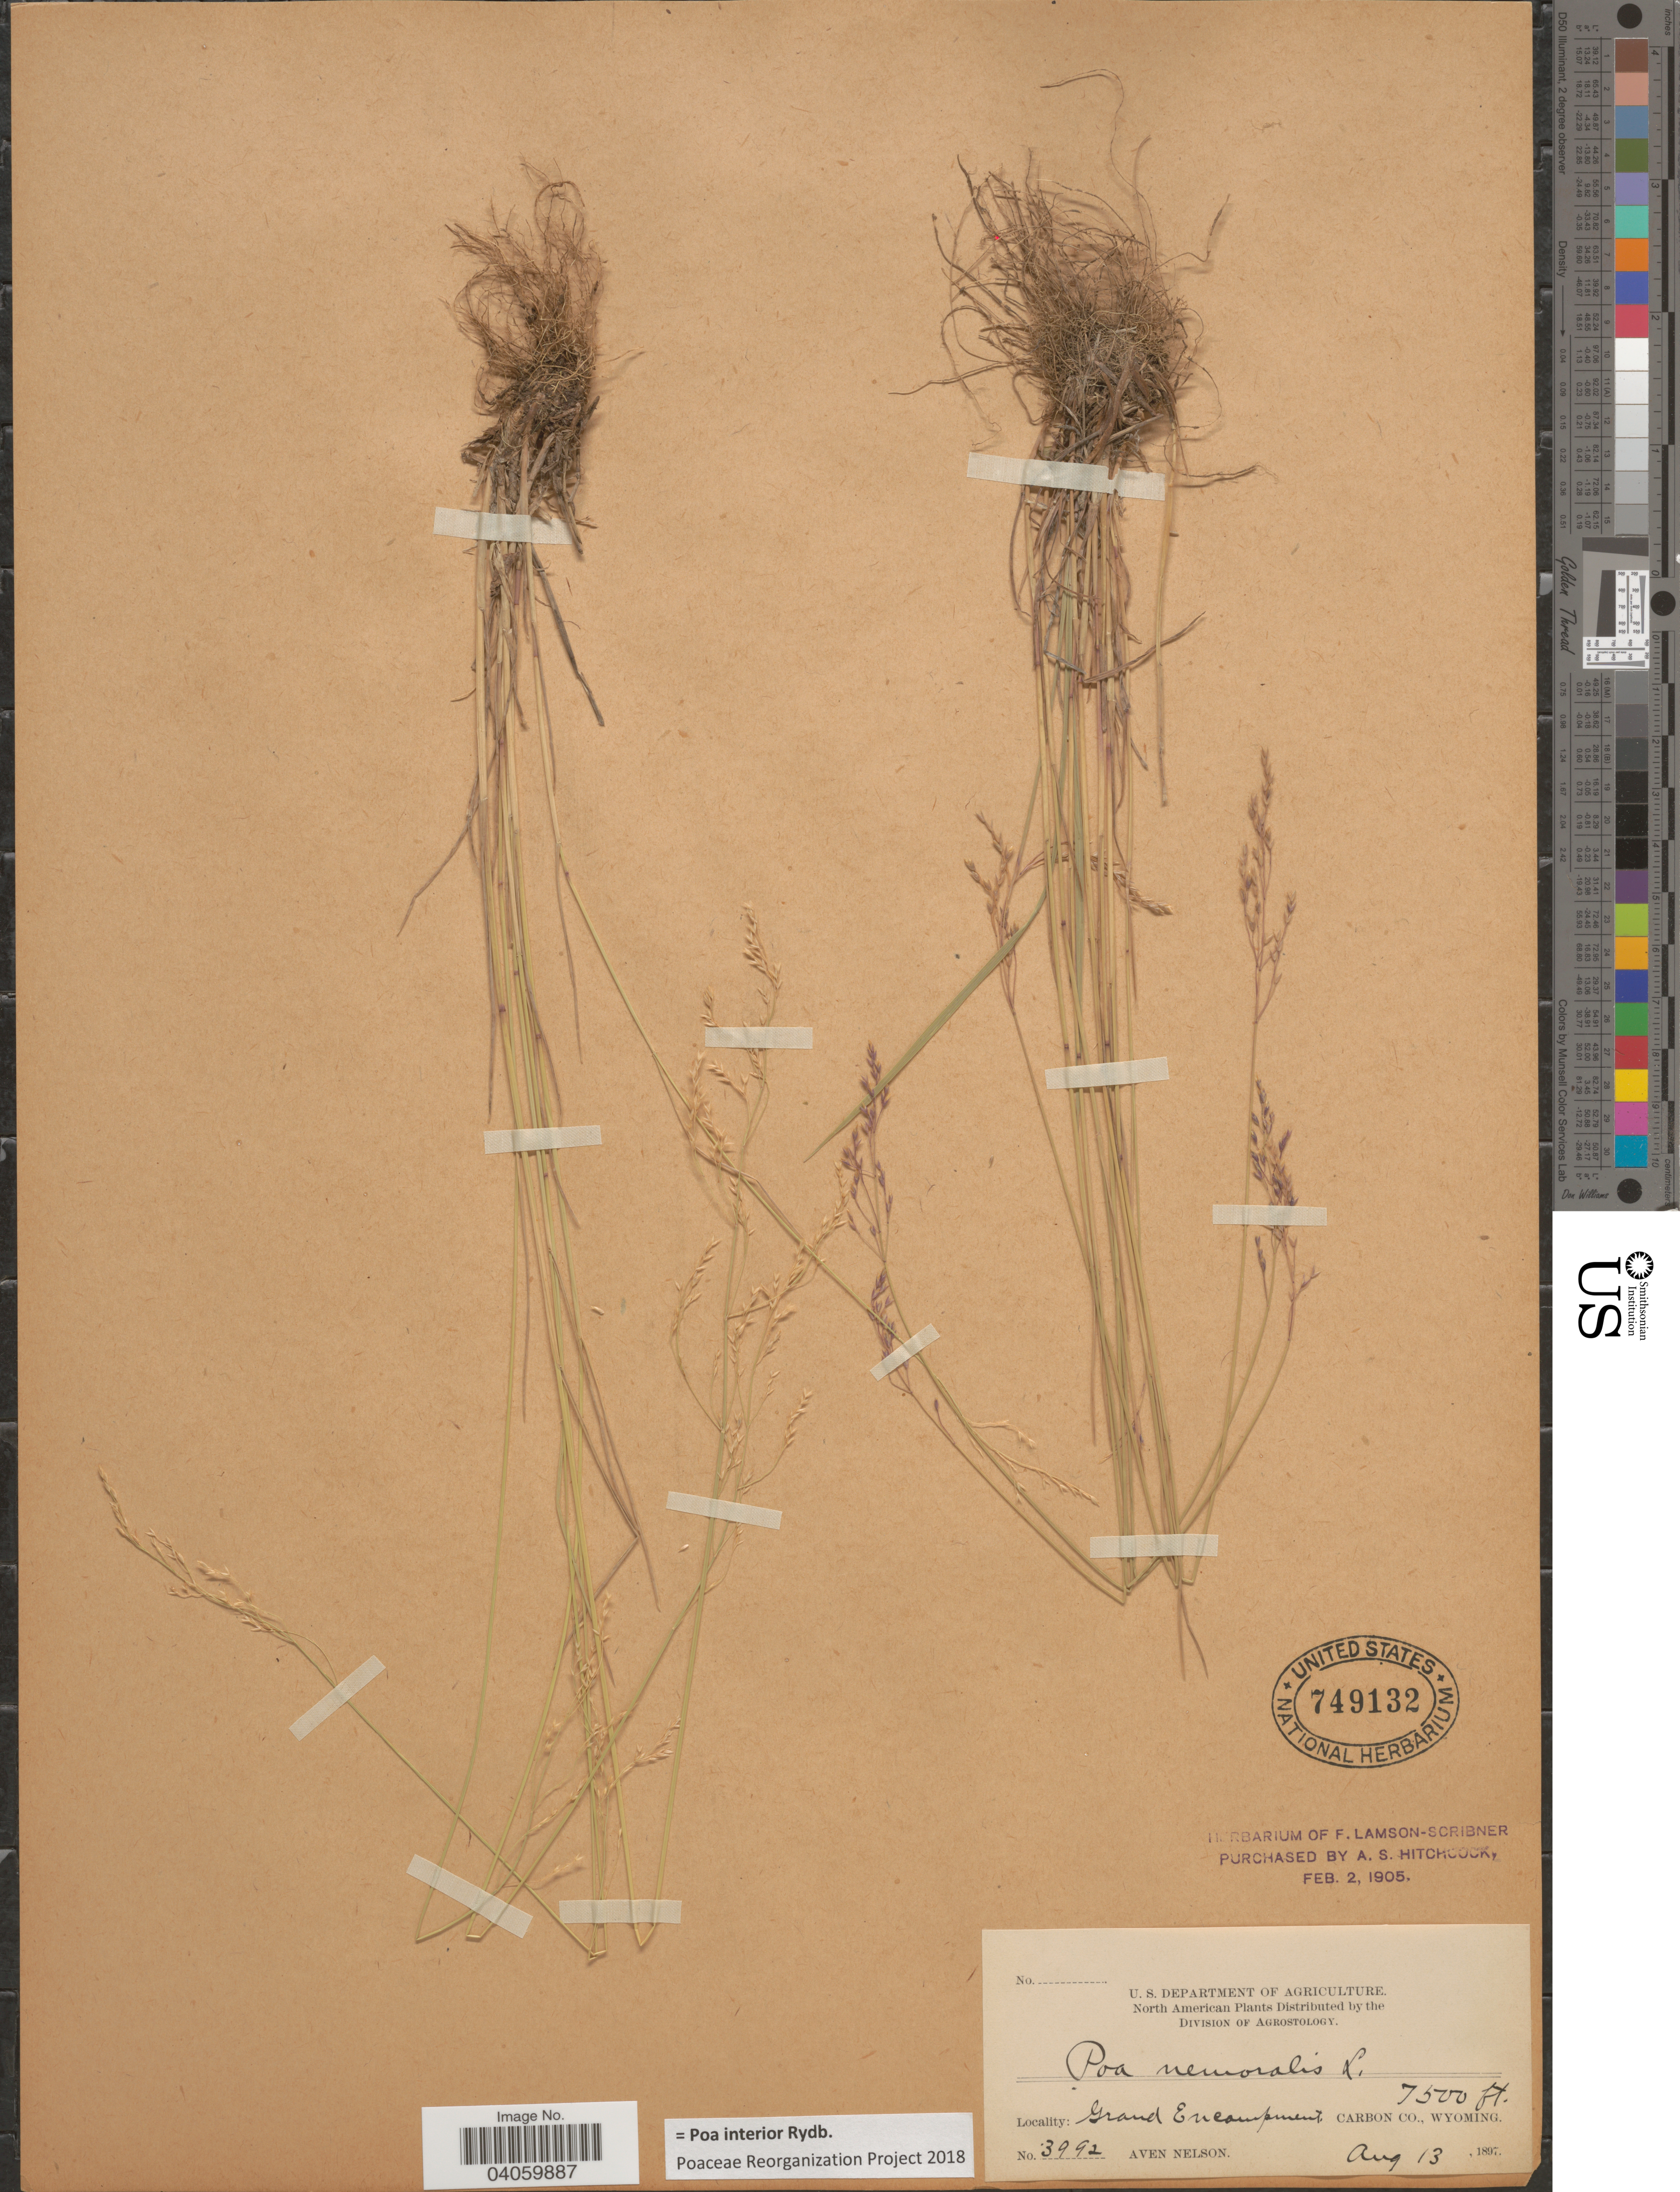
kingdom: Plantae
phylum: Tracheophyta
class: Liliopsida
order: Poales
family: Poaceae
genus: Poa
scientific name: Poa interior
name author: Rydb.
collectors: A. Nelson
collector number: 3992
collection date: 1897-08-13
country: United States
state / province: Wyoming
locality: Grand Encampment. Carbon Co.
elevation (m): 2286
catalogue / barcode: US 749132